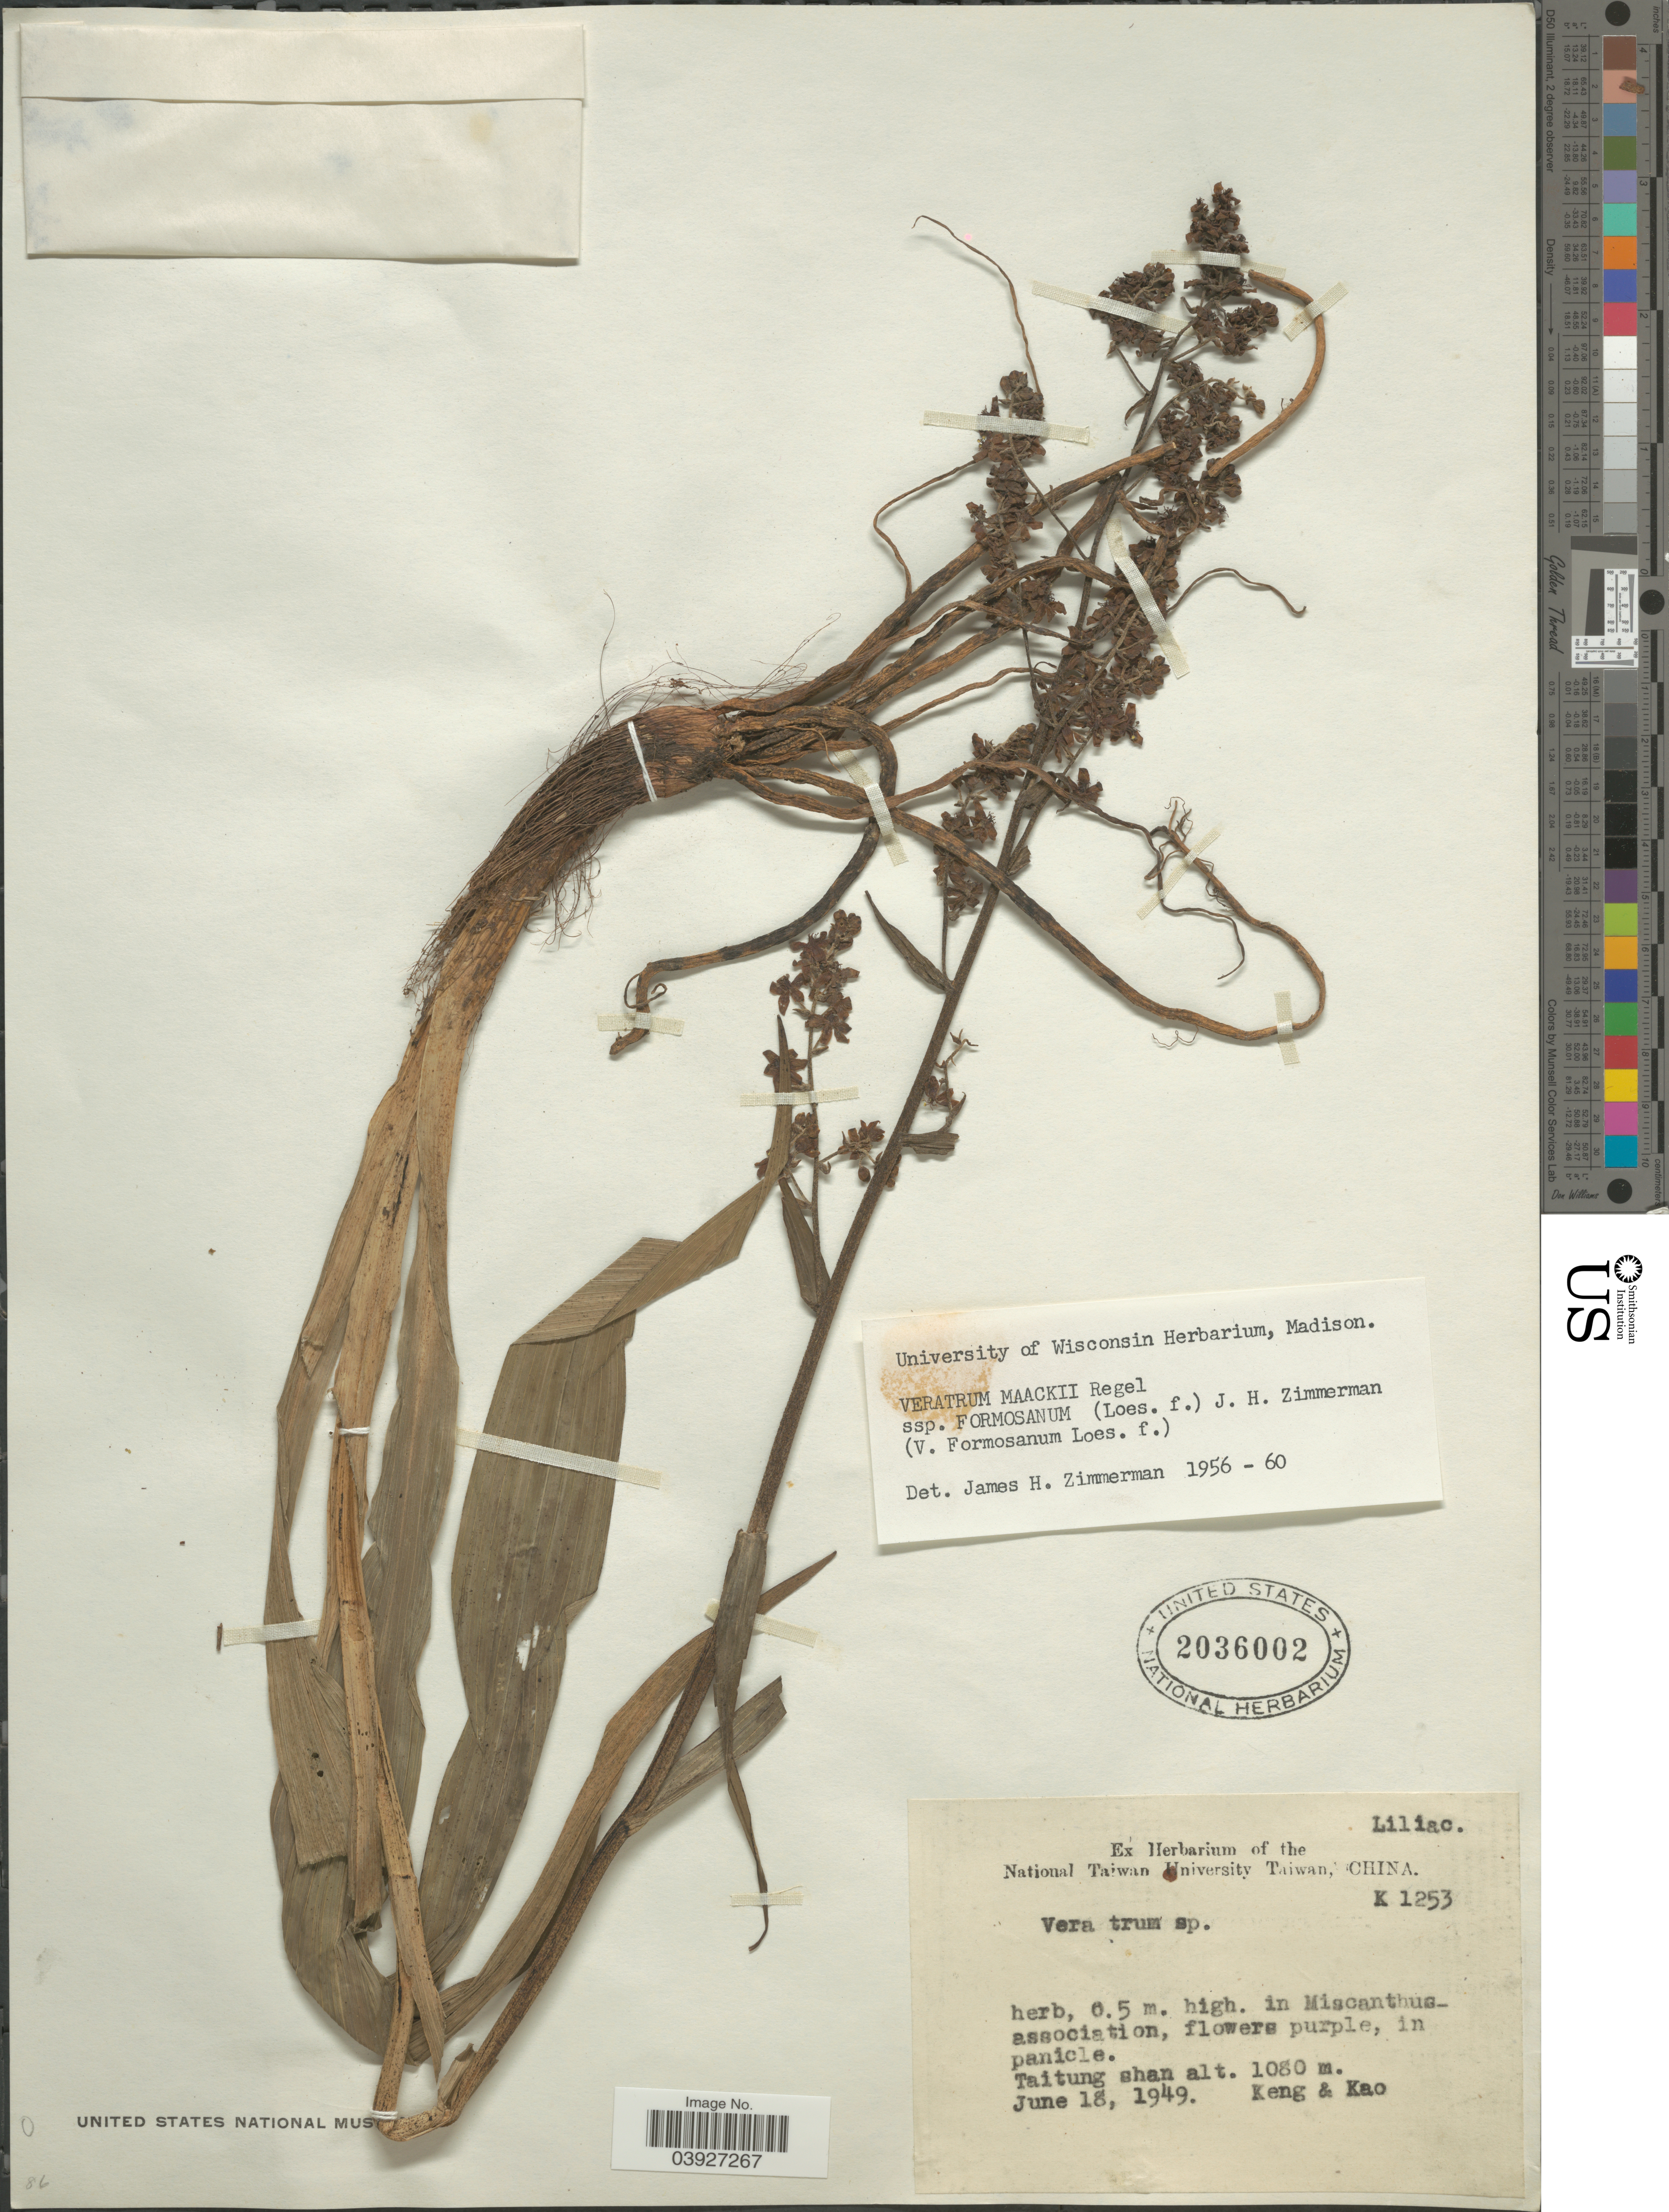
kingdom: Plantae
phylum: Tracheophyta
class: Liliopsida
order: Liliales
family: Melanthiaceae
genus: Veratrum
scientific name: Veratrum formosanum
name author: O. Loes.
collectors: -- Keng & -. Kao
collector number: K 1253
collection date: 1949-06-18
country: Taiwan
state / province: Taitung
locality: Taitung shan.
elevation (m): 1080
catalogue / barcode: US 2036002